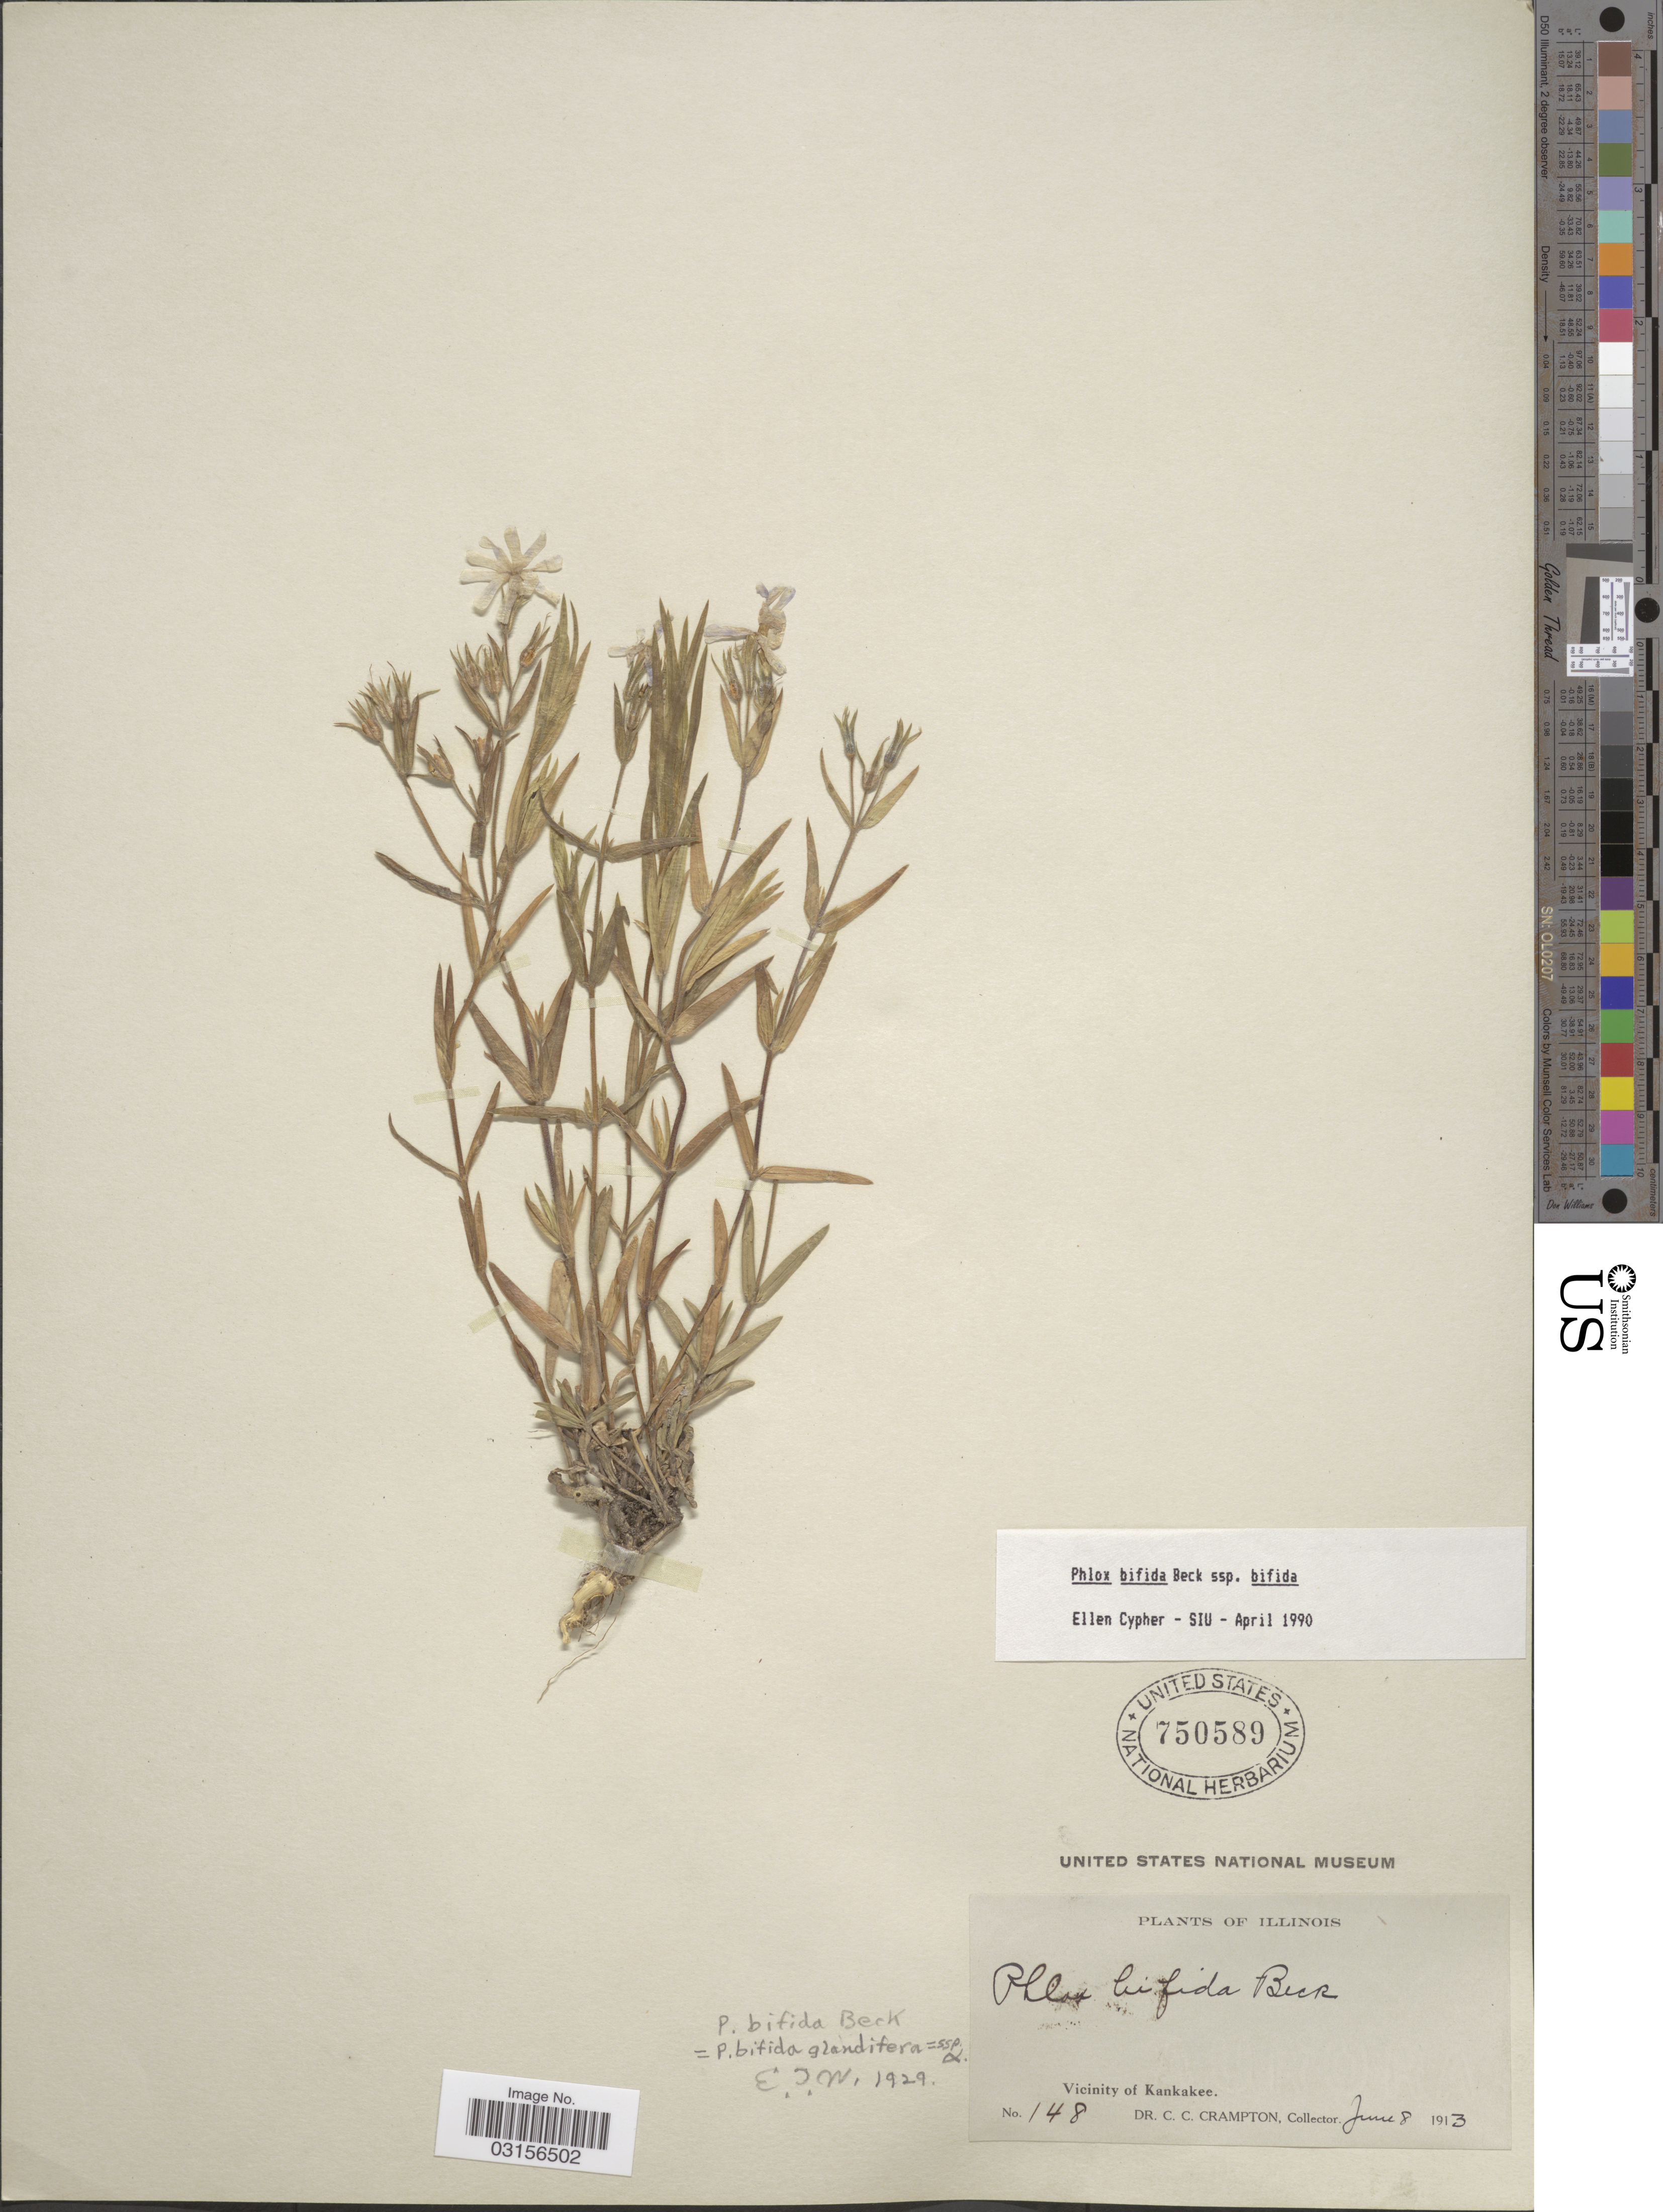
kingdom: Plantae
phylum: Tracheophyta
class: Magnoliopsida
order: Ericales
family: Polemoniaceae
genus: Phlox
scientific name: Phlox bifida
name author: L.C. Beck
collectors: C. Crampton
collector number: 148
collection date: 1913-06-08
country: United States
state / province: Illinois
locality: Vicinity of Kankakee.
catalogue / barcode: US 750589